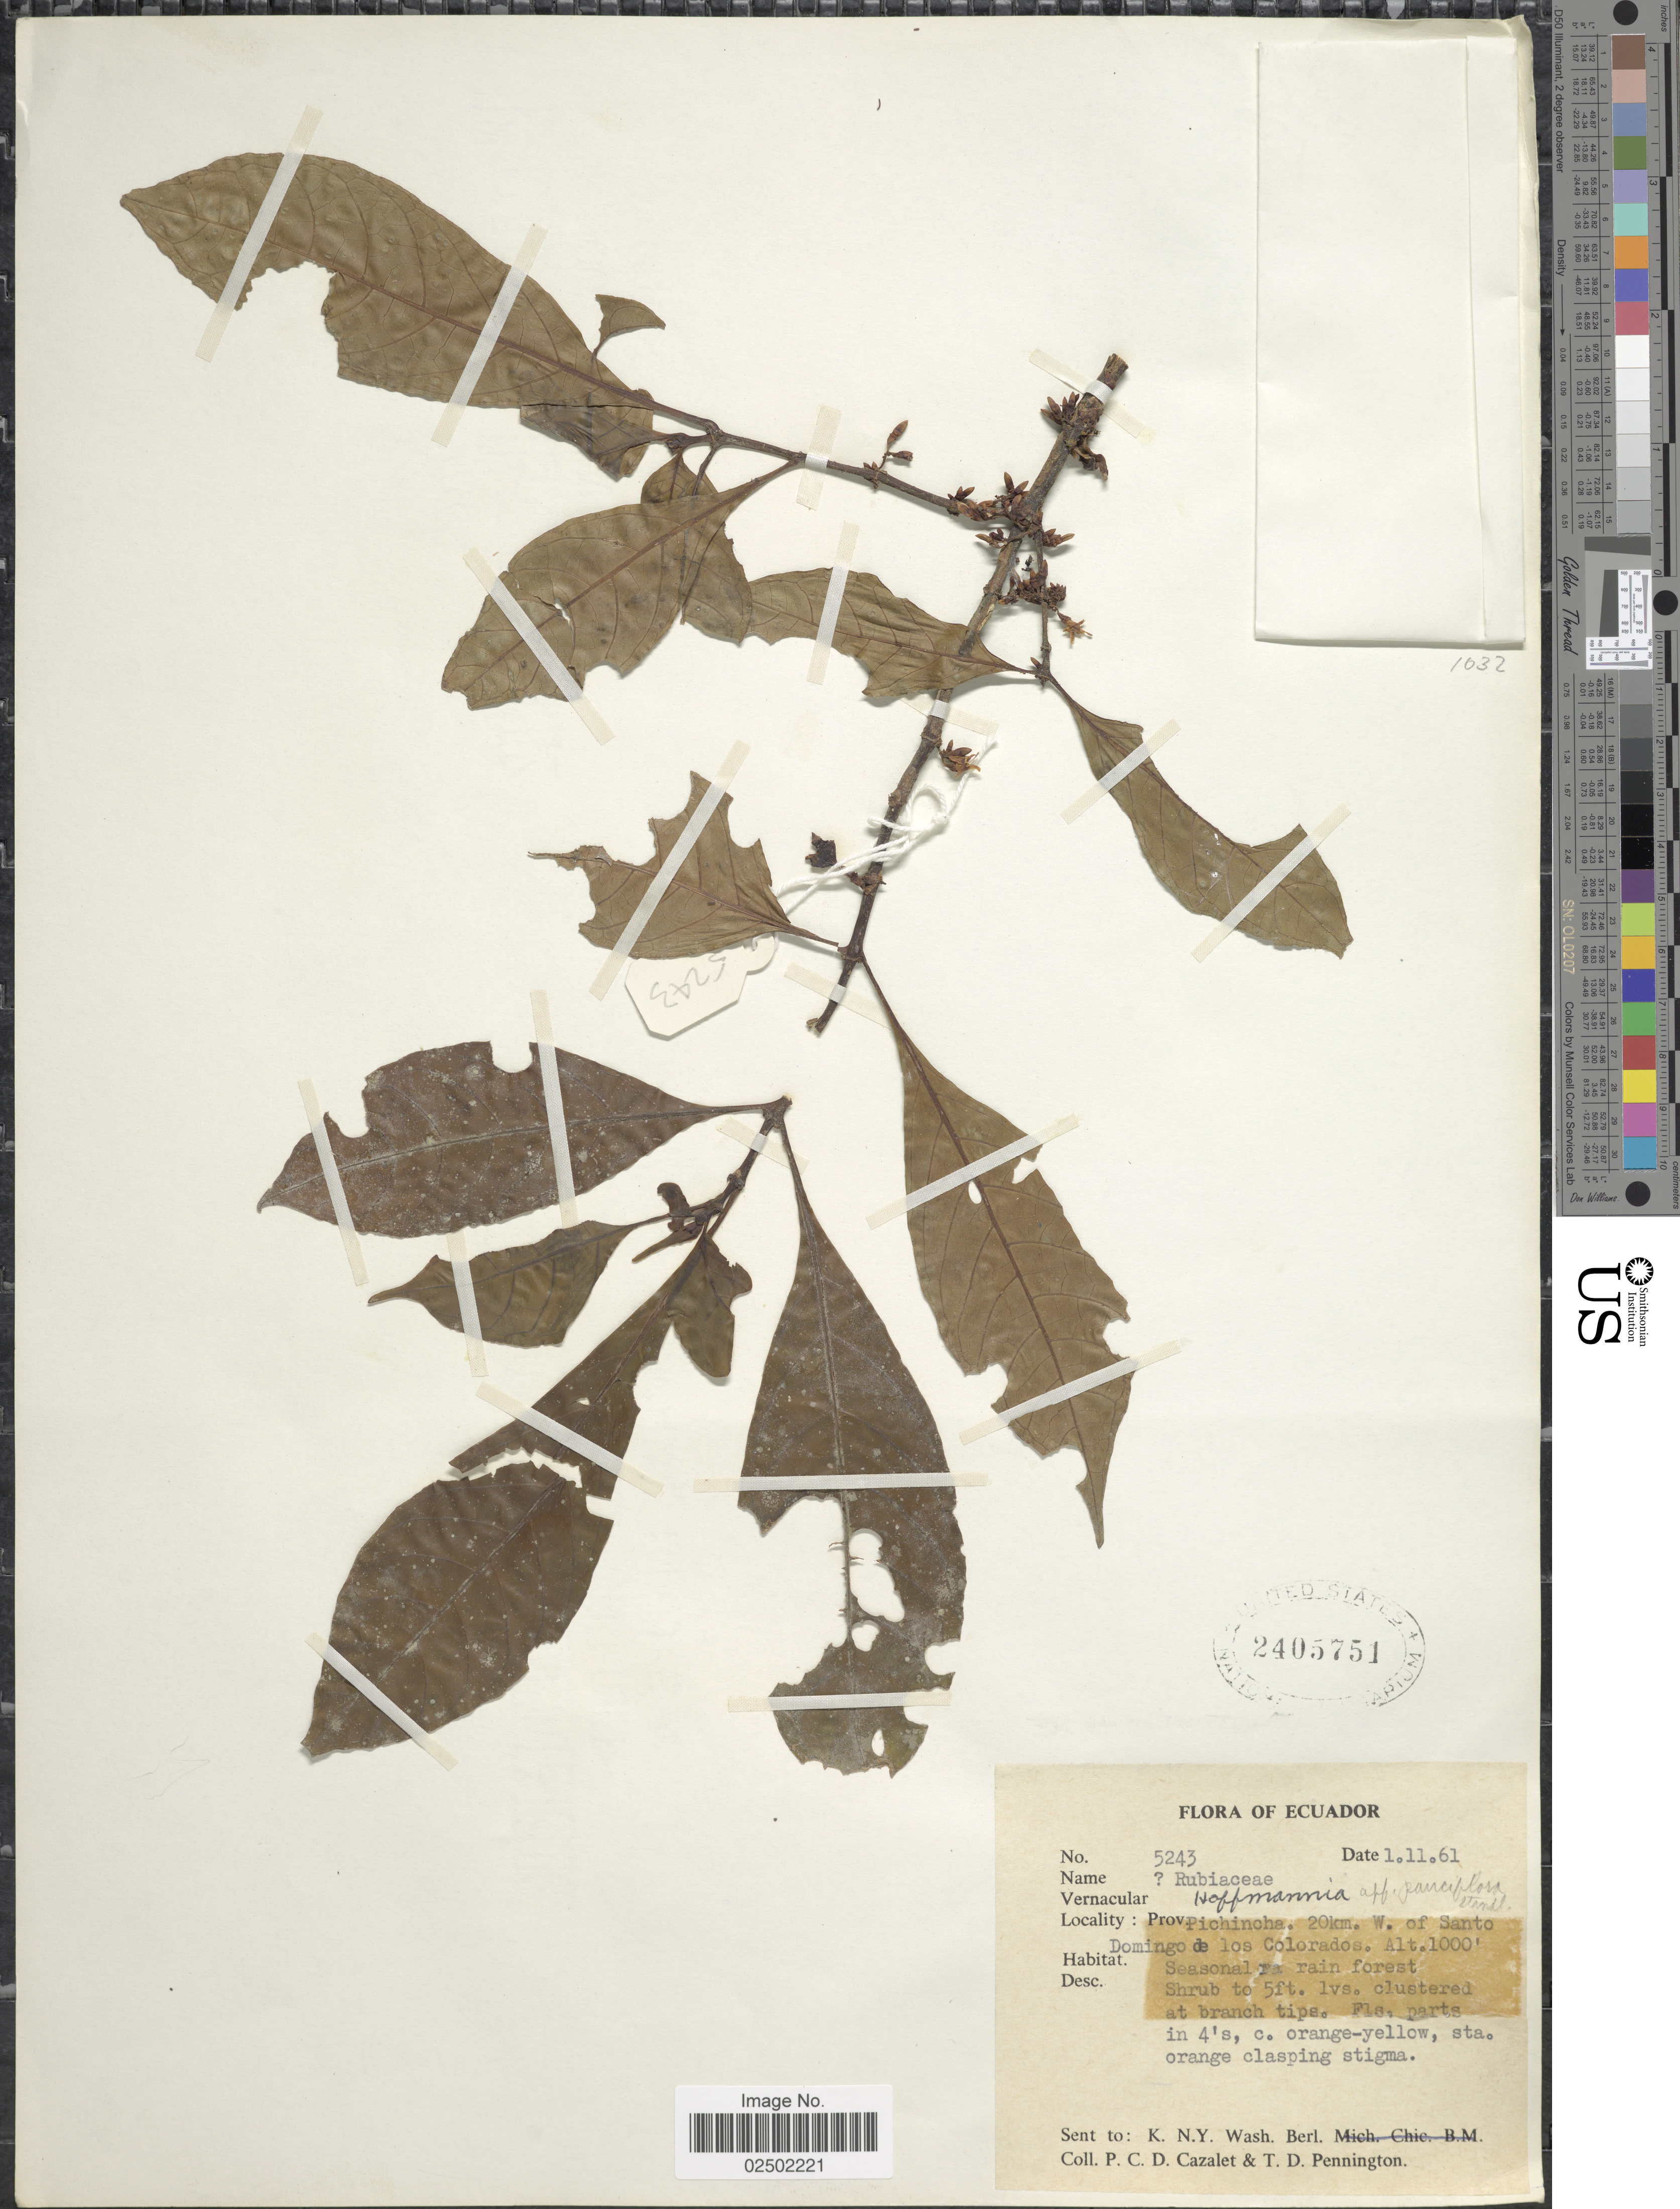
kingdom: Plantae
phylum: Tracheophyta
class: Magnoliopsida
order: Gentianales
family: Rubiaceae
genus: Hoffmannia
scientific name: Hoffmannia pauciflora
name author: Standl.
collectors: P. C. D. Cazalet & T. D. Pennington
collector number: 5243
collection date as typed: Transcribed d/m/y: 1/11/61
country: Ecuador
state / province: Pichincha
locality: Prov. Pichincha, 20km. W. of Santo Domingo de los Colorados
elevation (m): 305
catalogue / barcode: US 2405751